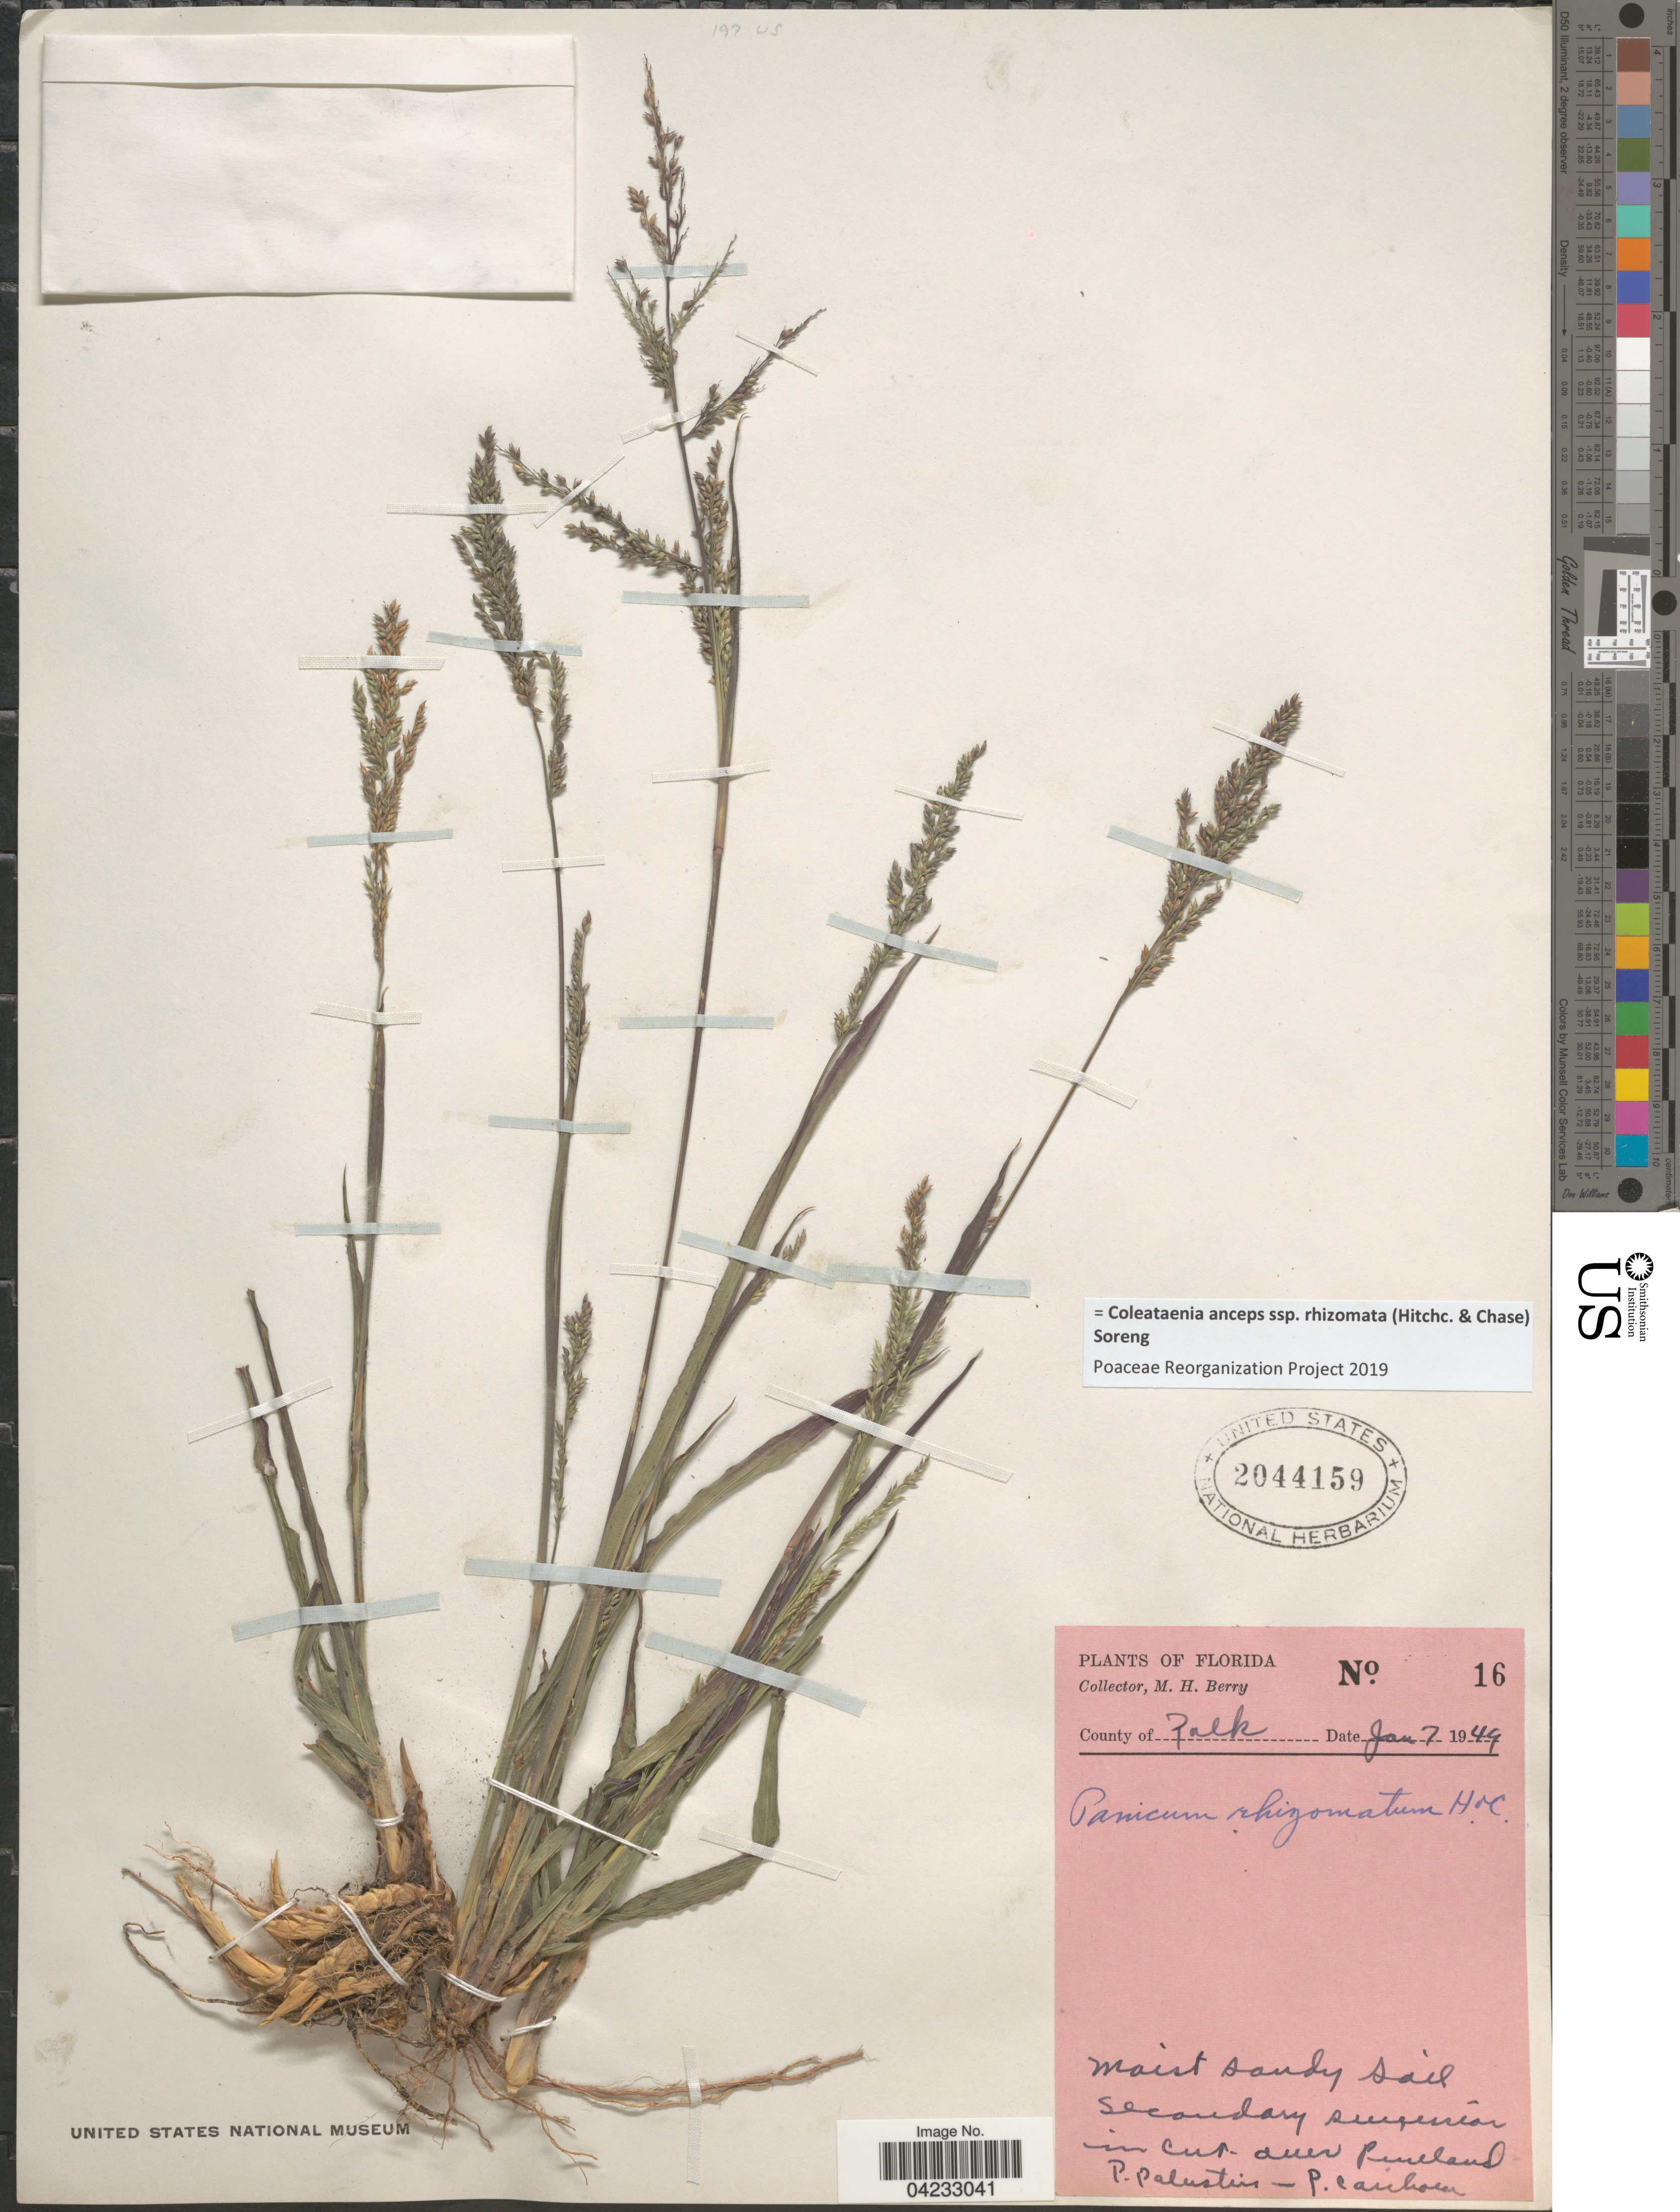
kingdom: Plantae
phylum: Tracheophyta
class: Liliopsida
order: Poales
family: Poaceae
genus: Coleataenia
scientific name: Coleataenia anceps subsp. rhizomata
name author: (Hitchc. & Chase) Soreng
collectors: M. Berry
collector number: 16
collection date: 1949-01-07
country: United States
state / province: Florida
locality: County of Polk.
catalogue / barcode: US 2044159